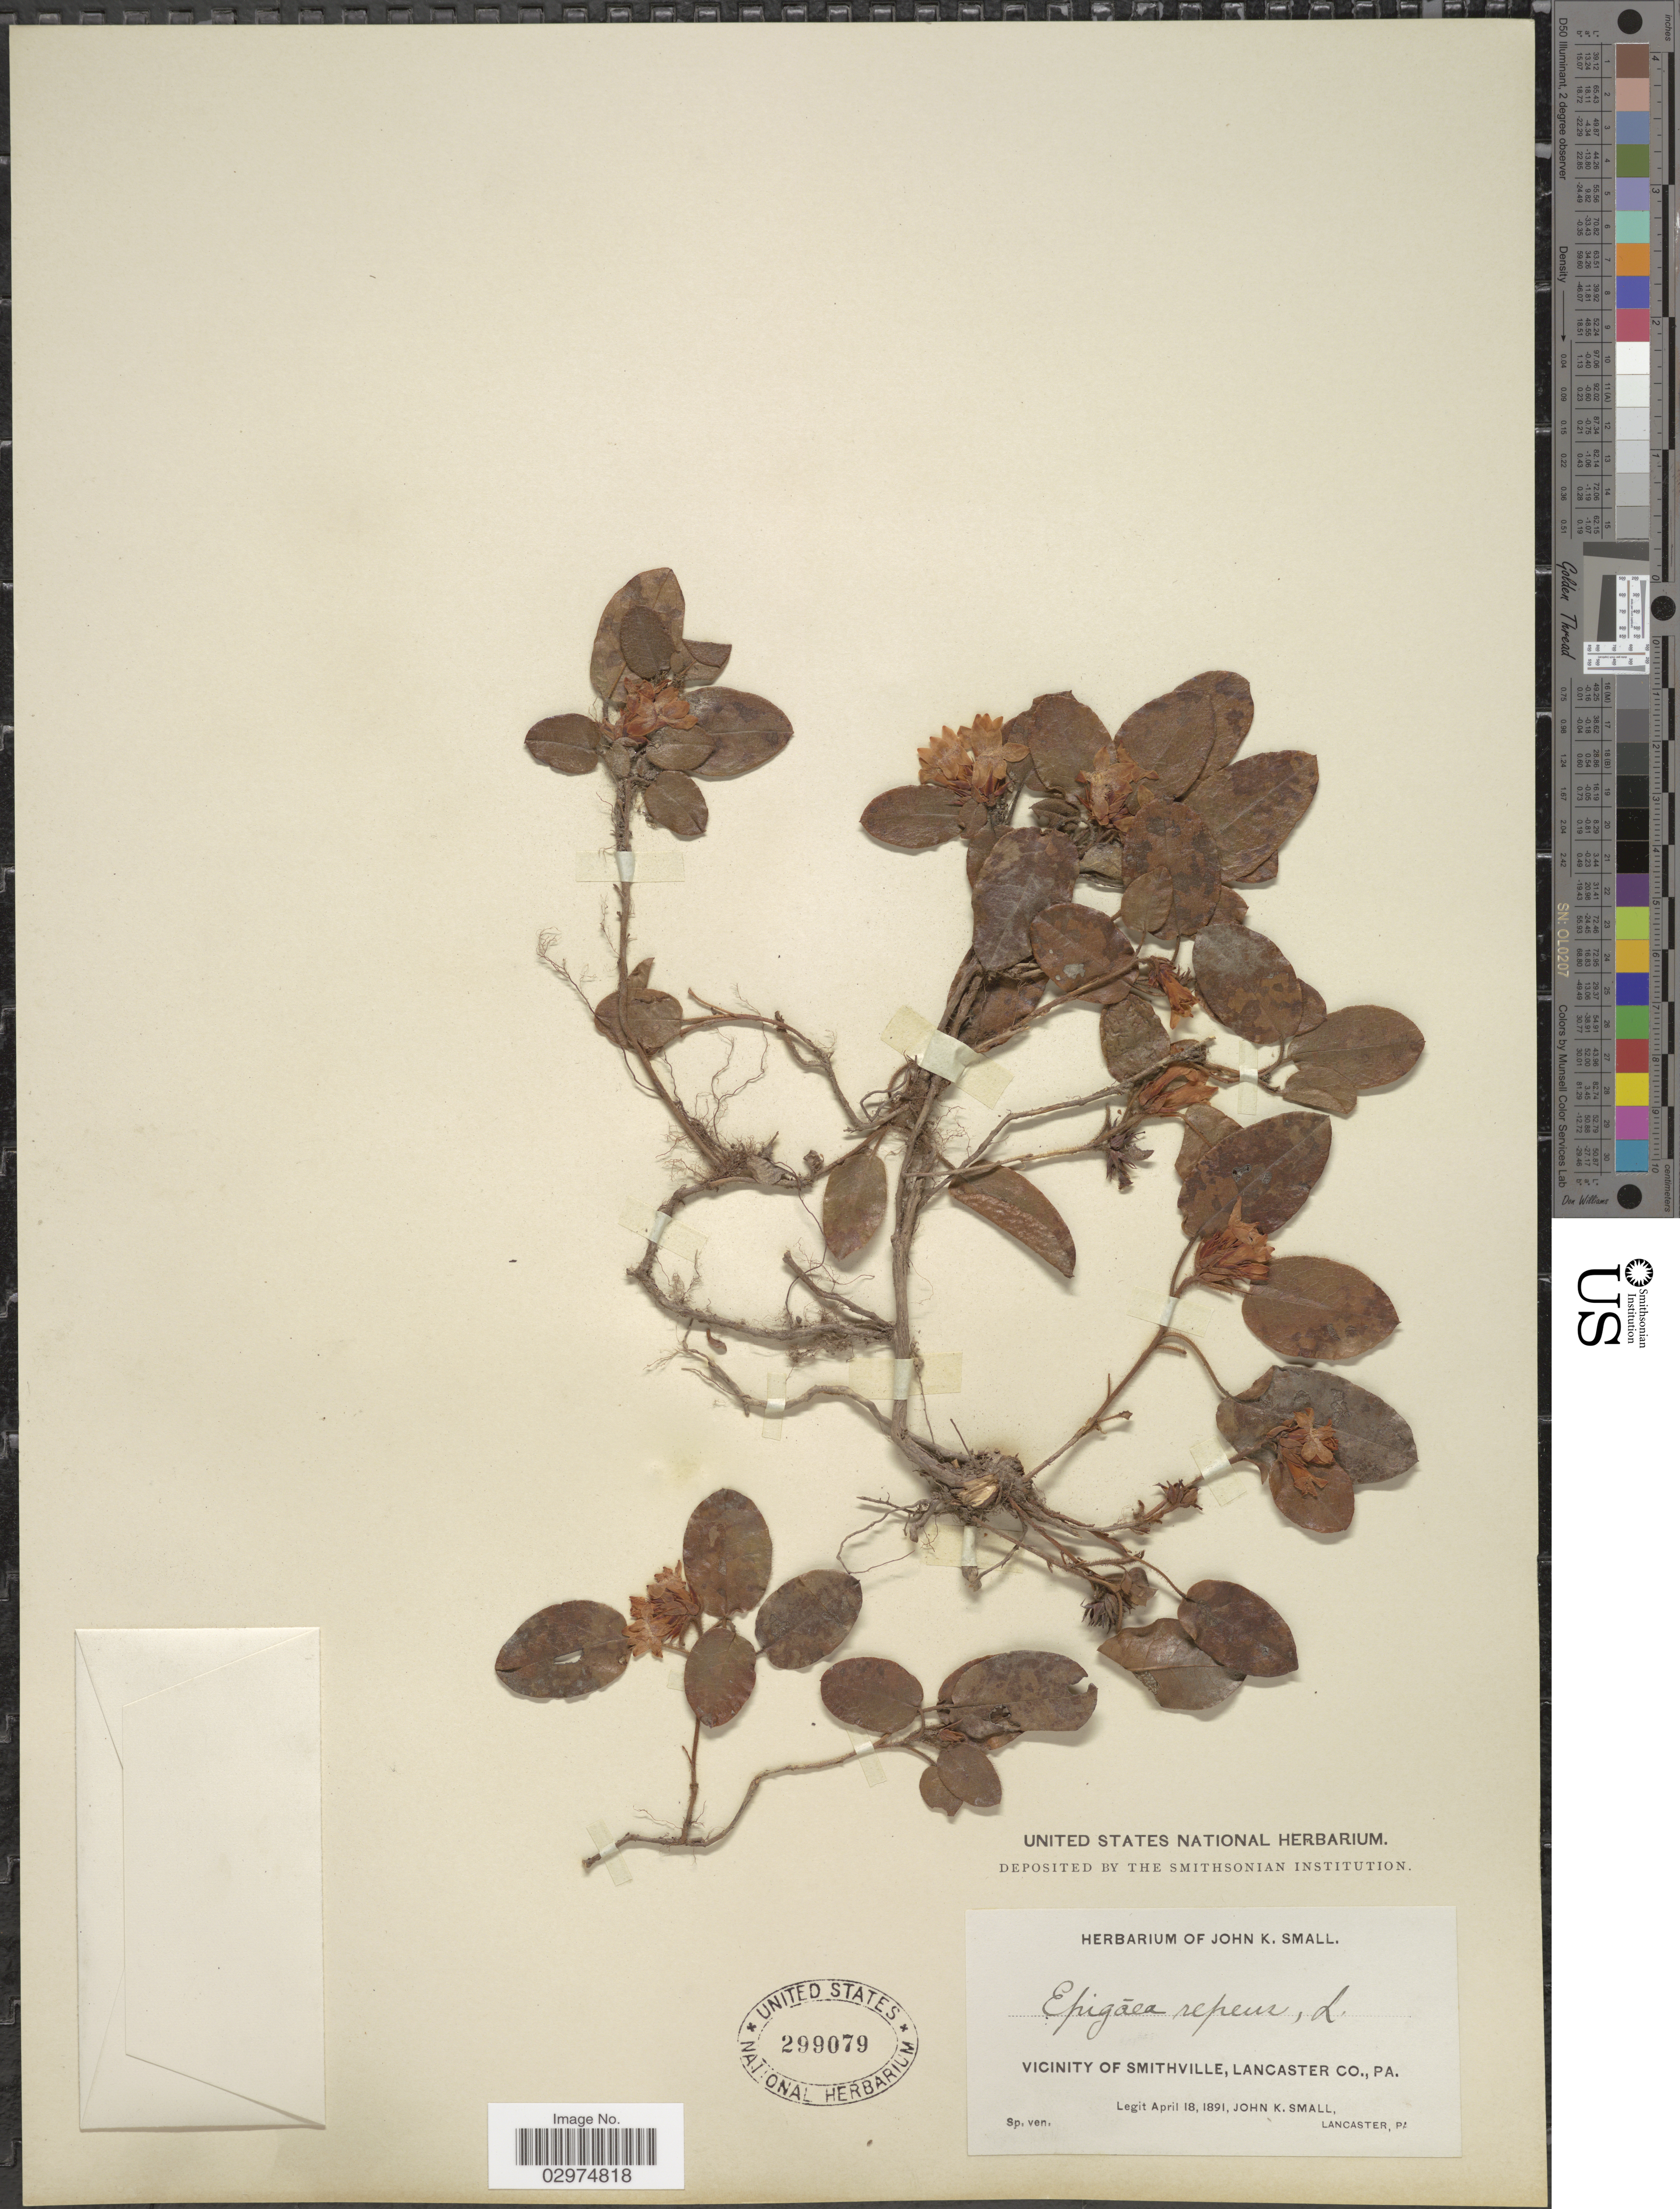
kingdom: Plantae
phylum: Tracheophyta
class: Magnoliopsida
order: Ericales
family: Ericaceae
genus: Epigaea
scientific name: Epigaea repens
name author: L.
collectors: J. K. Small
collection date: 1891-04-18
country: United States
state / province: Pennsylvania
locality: Vicinity of Smithville, Lancaster Co.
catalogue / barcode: US 299079